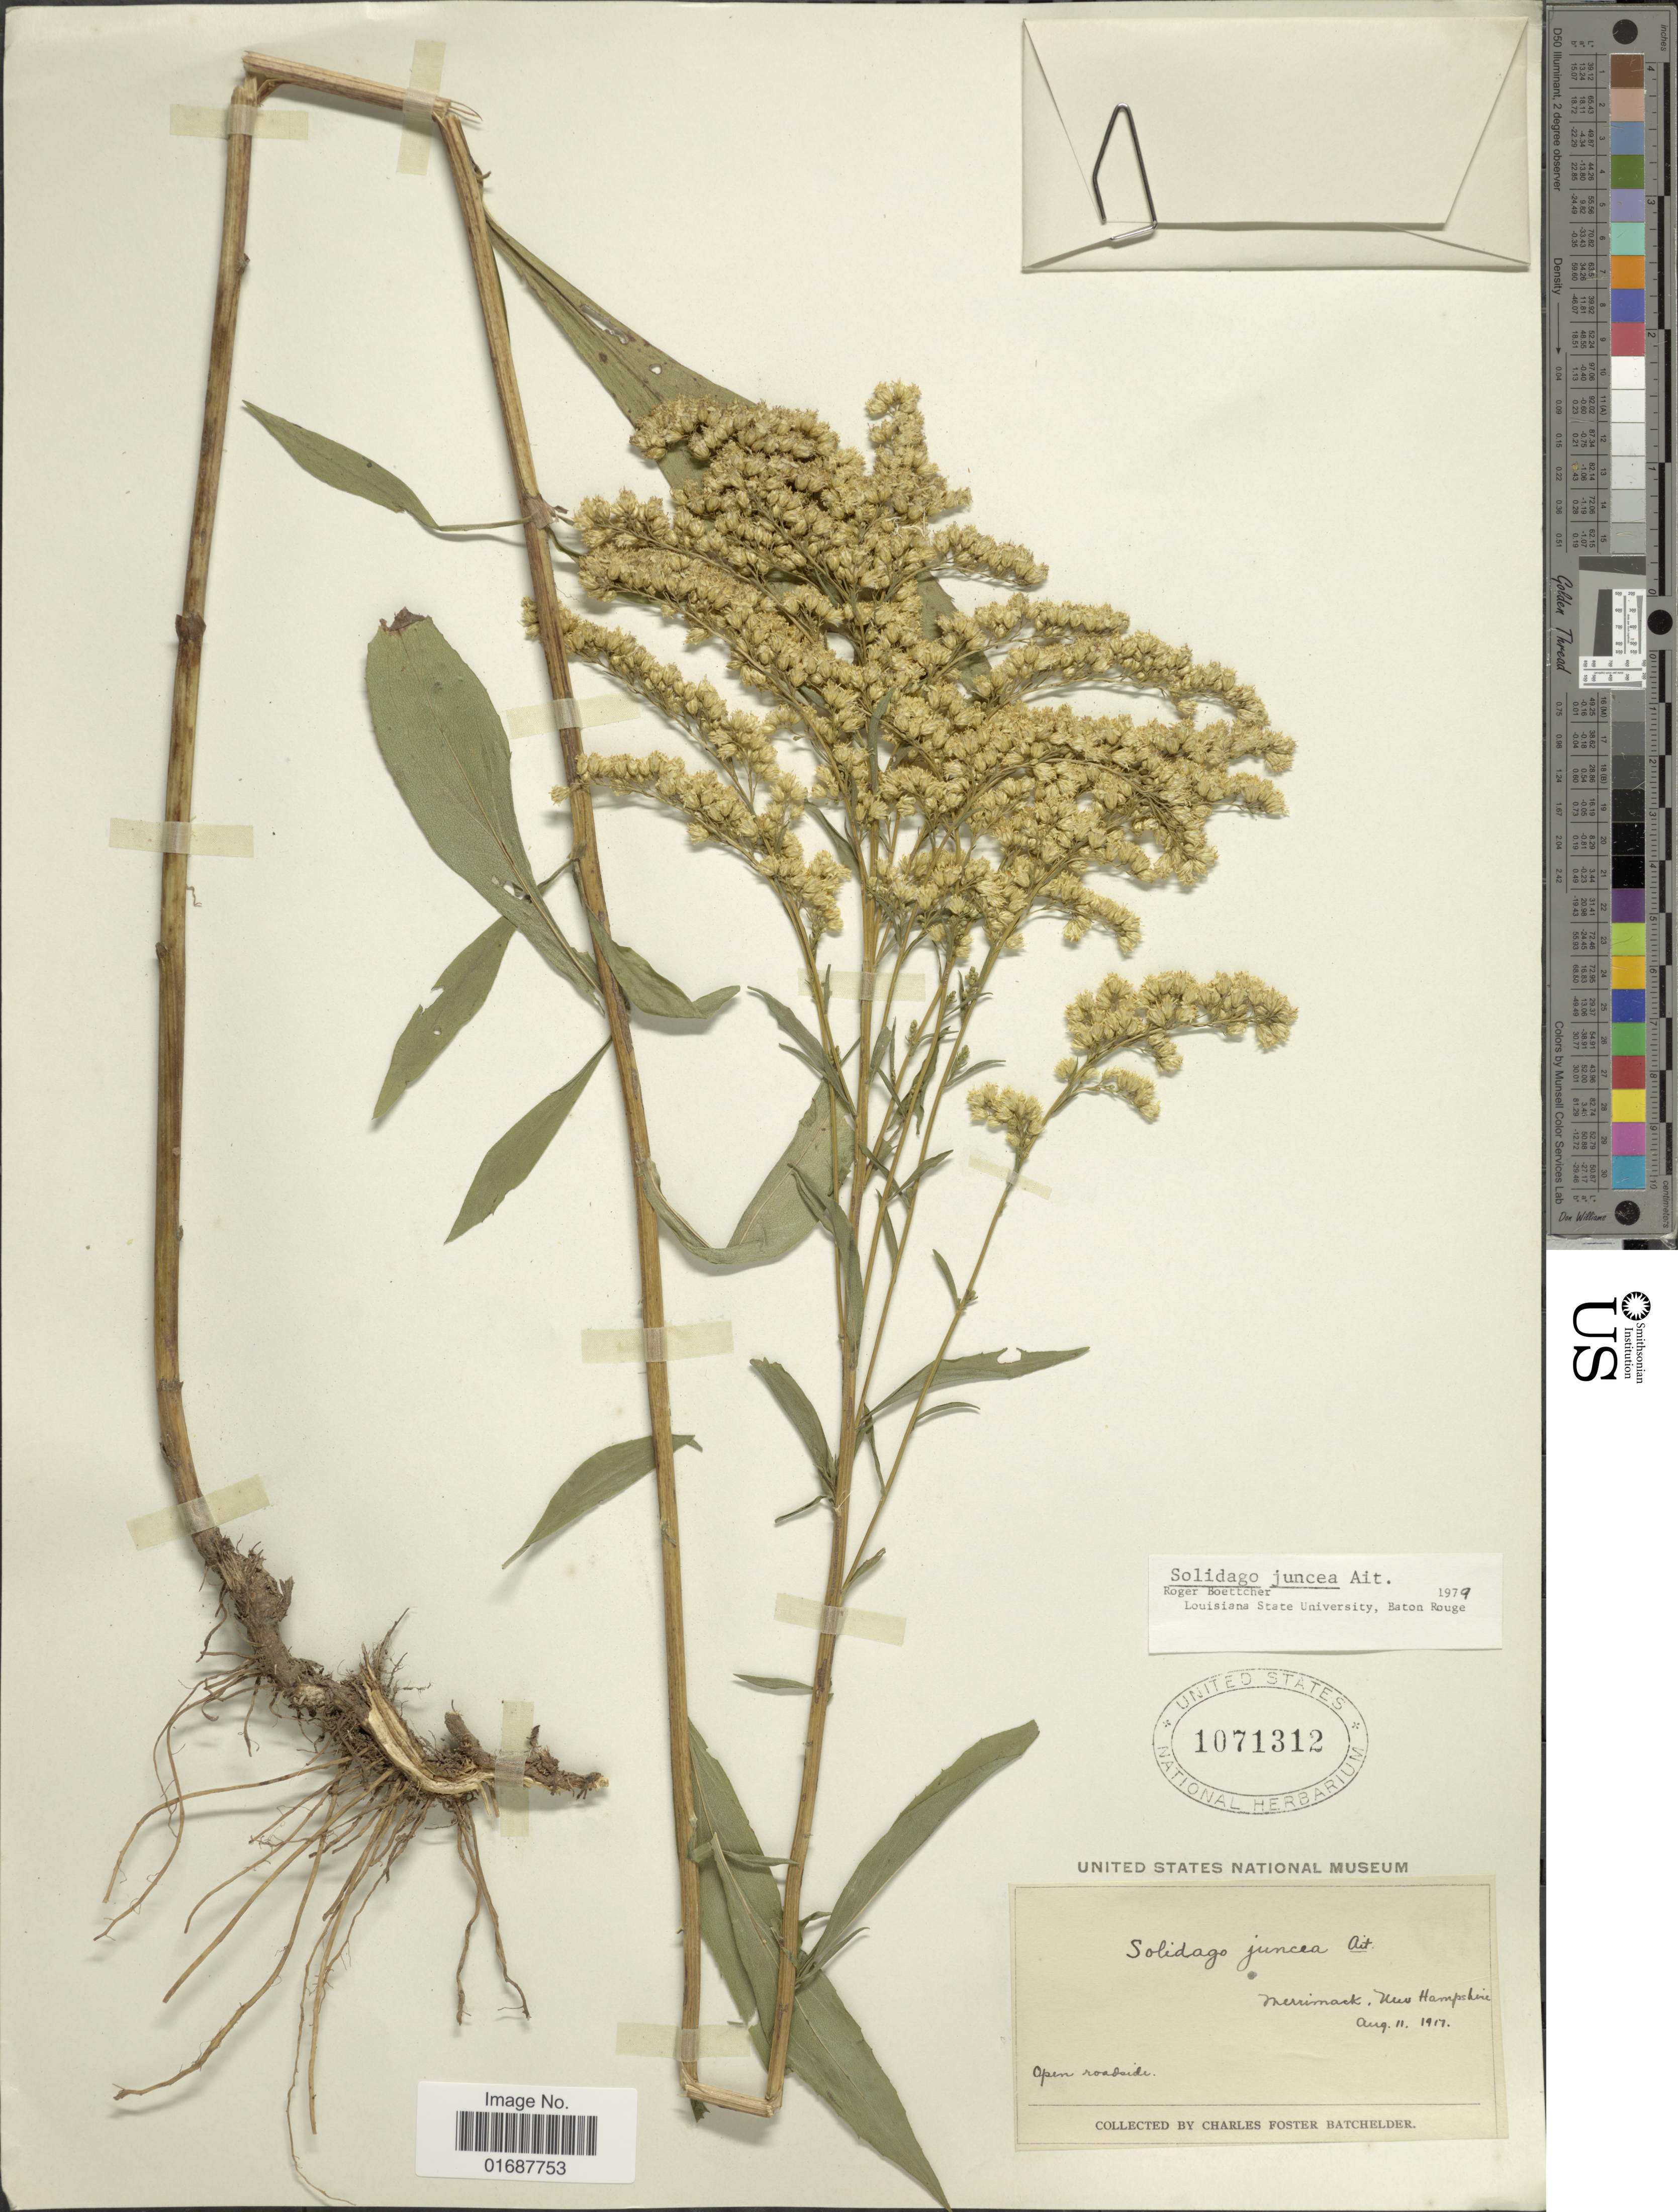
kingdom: Plantae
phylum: Tracheophyta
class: Magnoliopsida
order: Asterales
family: Asteraceae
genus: Solidago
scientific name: Solidago juncea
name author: Aiton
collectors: C. Batchelder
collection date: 1917-08-11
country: United States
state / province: New Hampshire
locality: Merrimack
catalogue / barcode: US 1071312